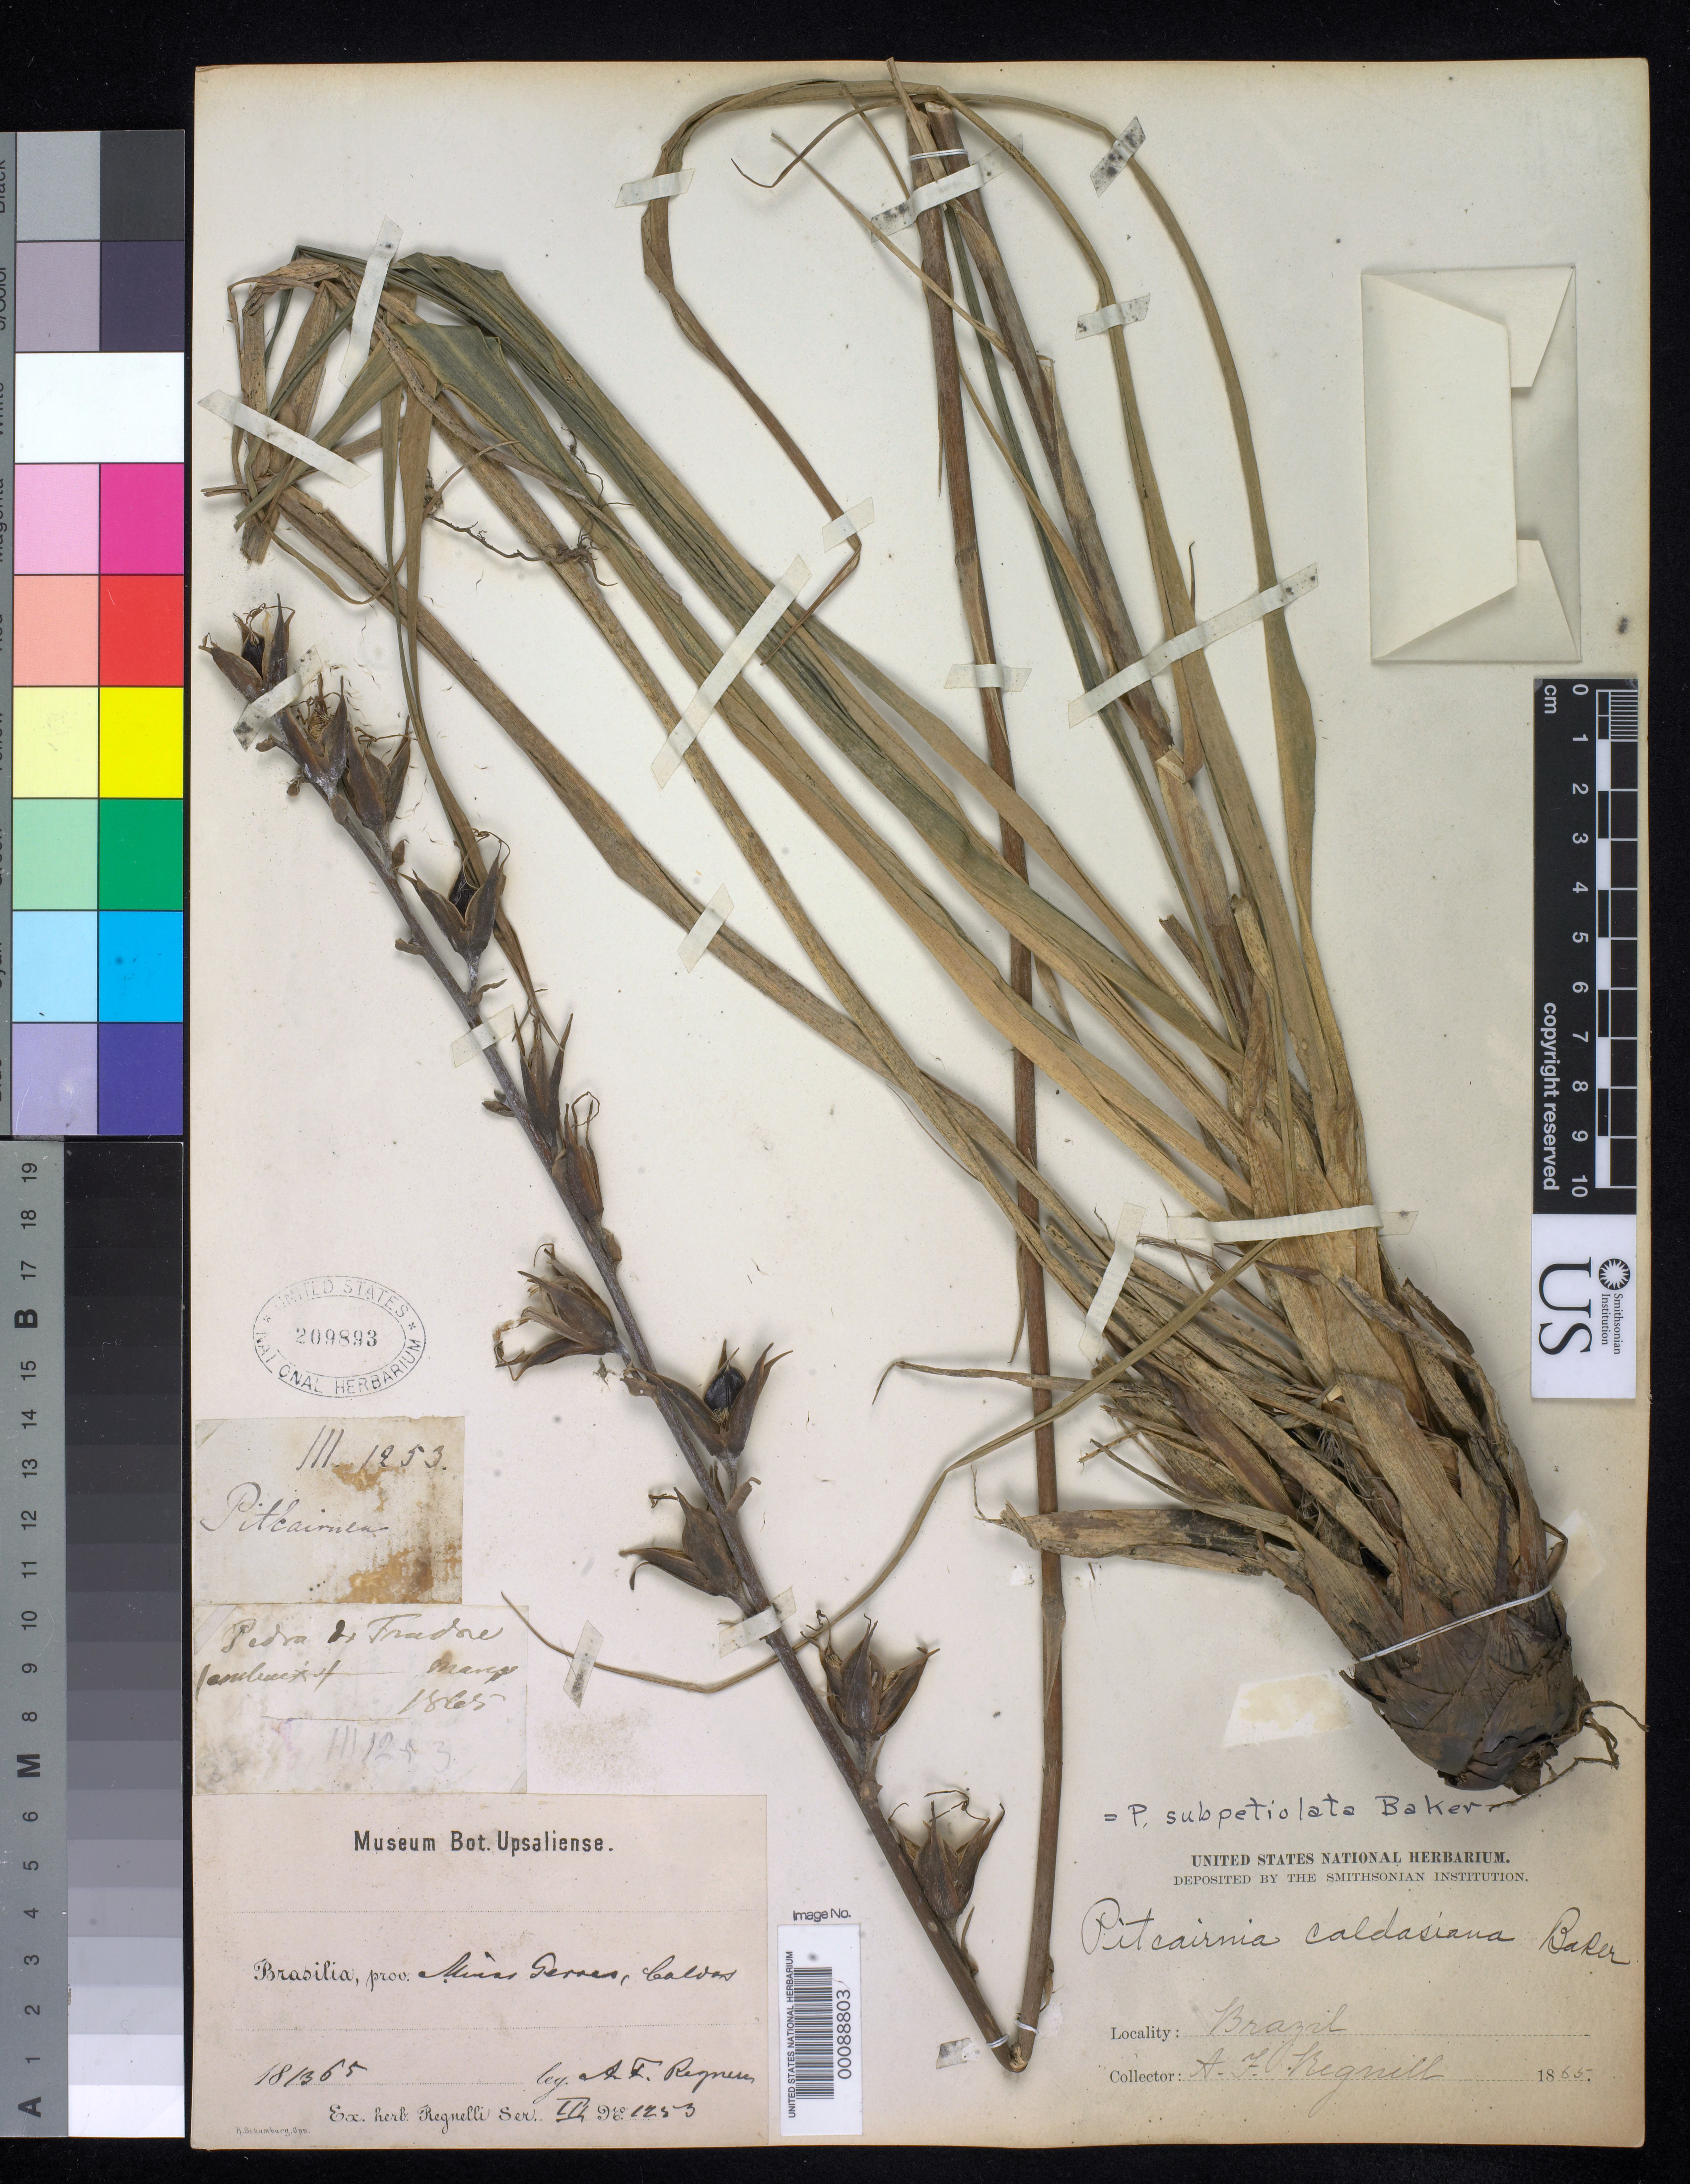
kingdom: Plantae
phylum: Tracheophyta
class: Liliopsida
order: Poales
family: Bromeliaceae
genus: Pitcairnia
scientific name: Pitcairnia caldasiana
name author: Baker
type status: Type Collection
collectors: A. F. Regnell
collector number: III 1253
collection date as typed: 1865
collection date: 1865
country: Brazil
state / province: Minas Gerais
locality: Caldas.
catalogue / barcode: US 209893